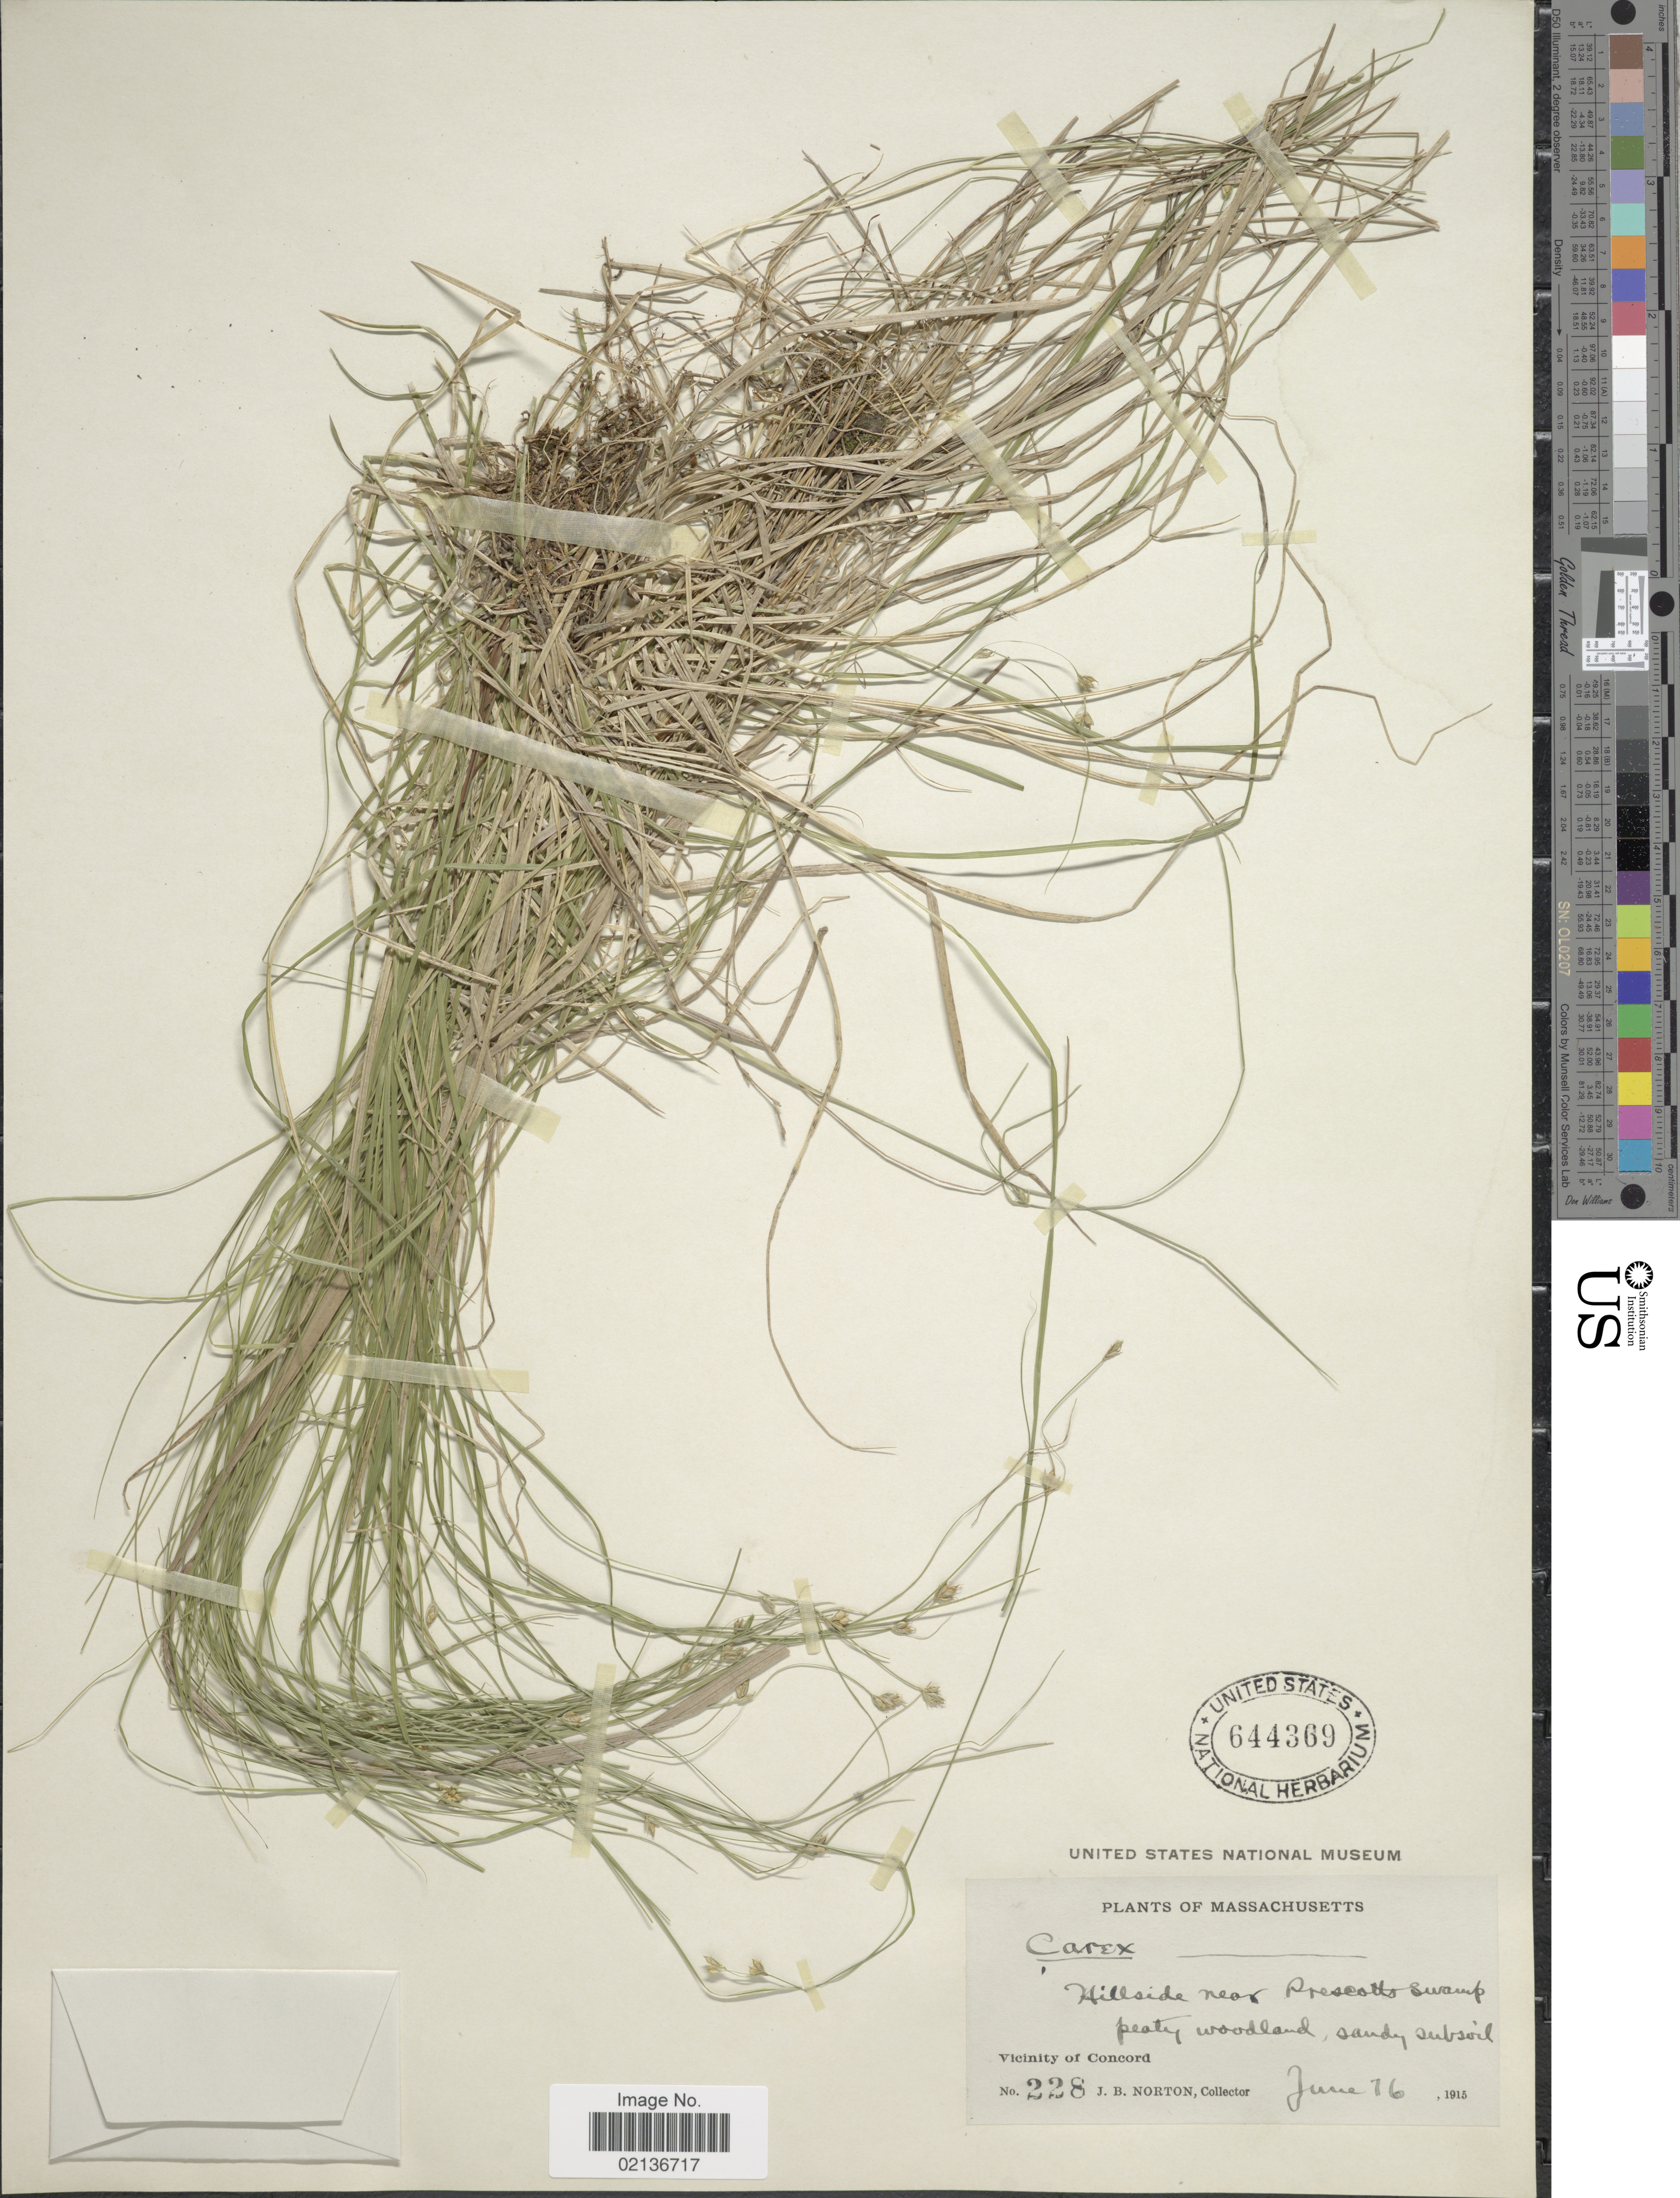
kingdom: Plantae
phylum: Tracheophyta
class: Liliopsida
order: Poales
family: Cyperaceae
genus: Carex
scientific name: Carex tenuiflora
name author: Wahlenb.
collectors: J. B. Norton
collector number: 228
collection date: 1915-06-16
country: United States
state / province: Massachusetts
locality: Hillside near Prescott's swamp, Vicinity of Concord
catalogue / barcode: US 644369